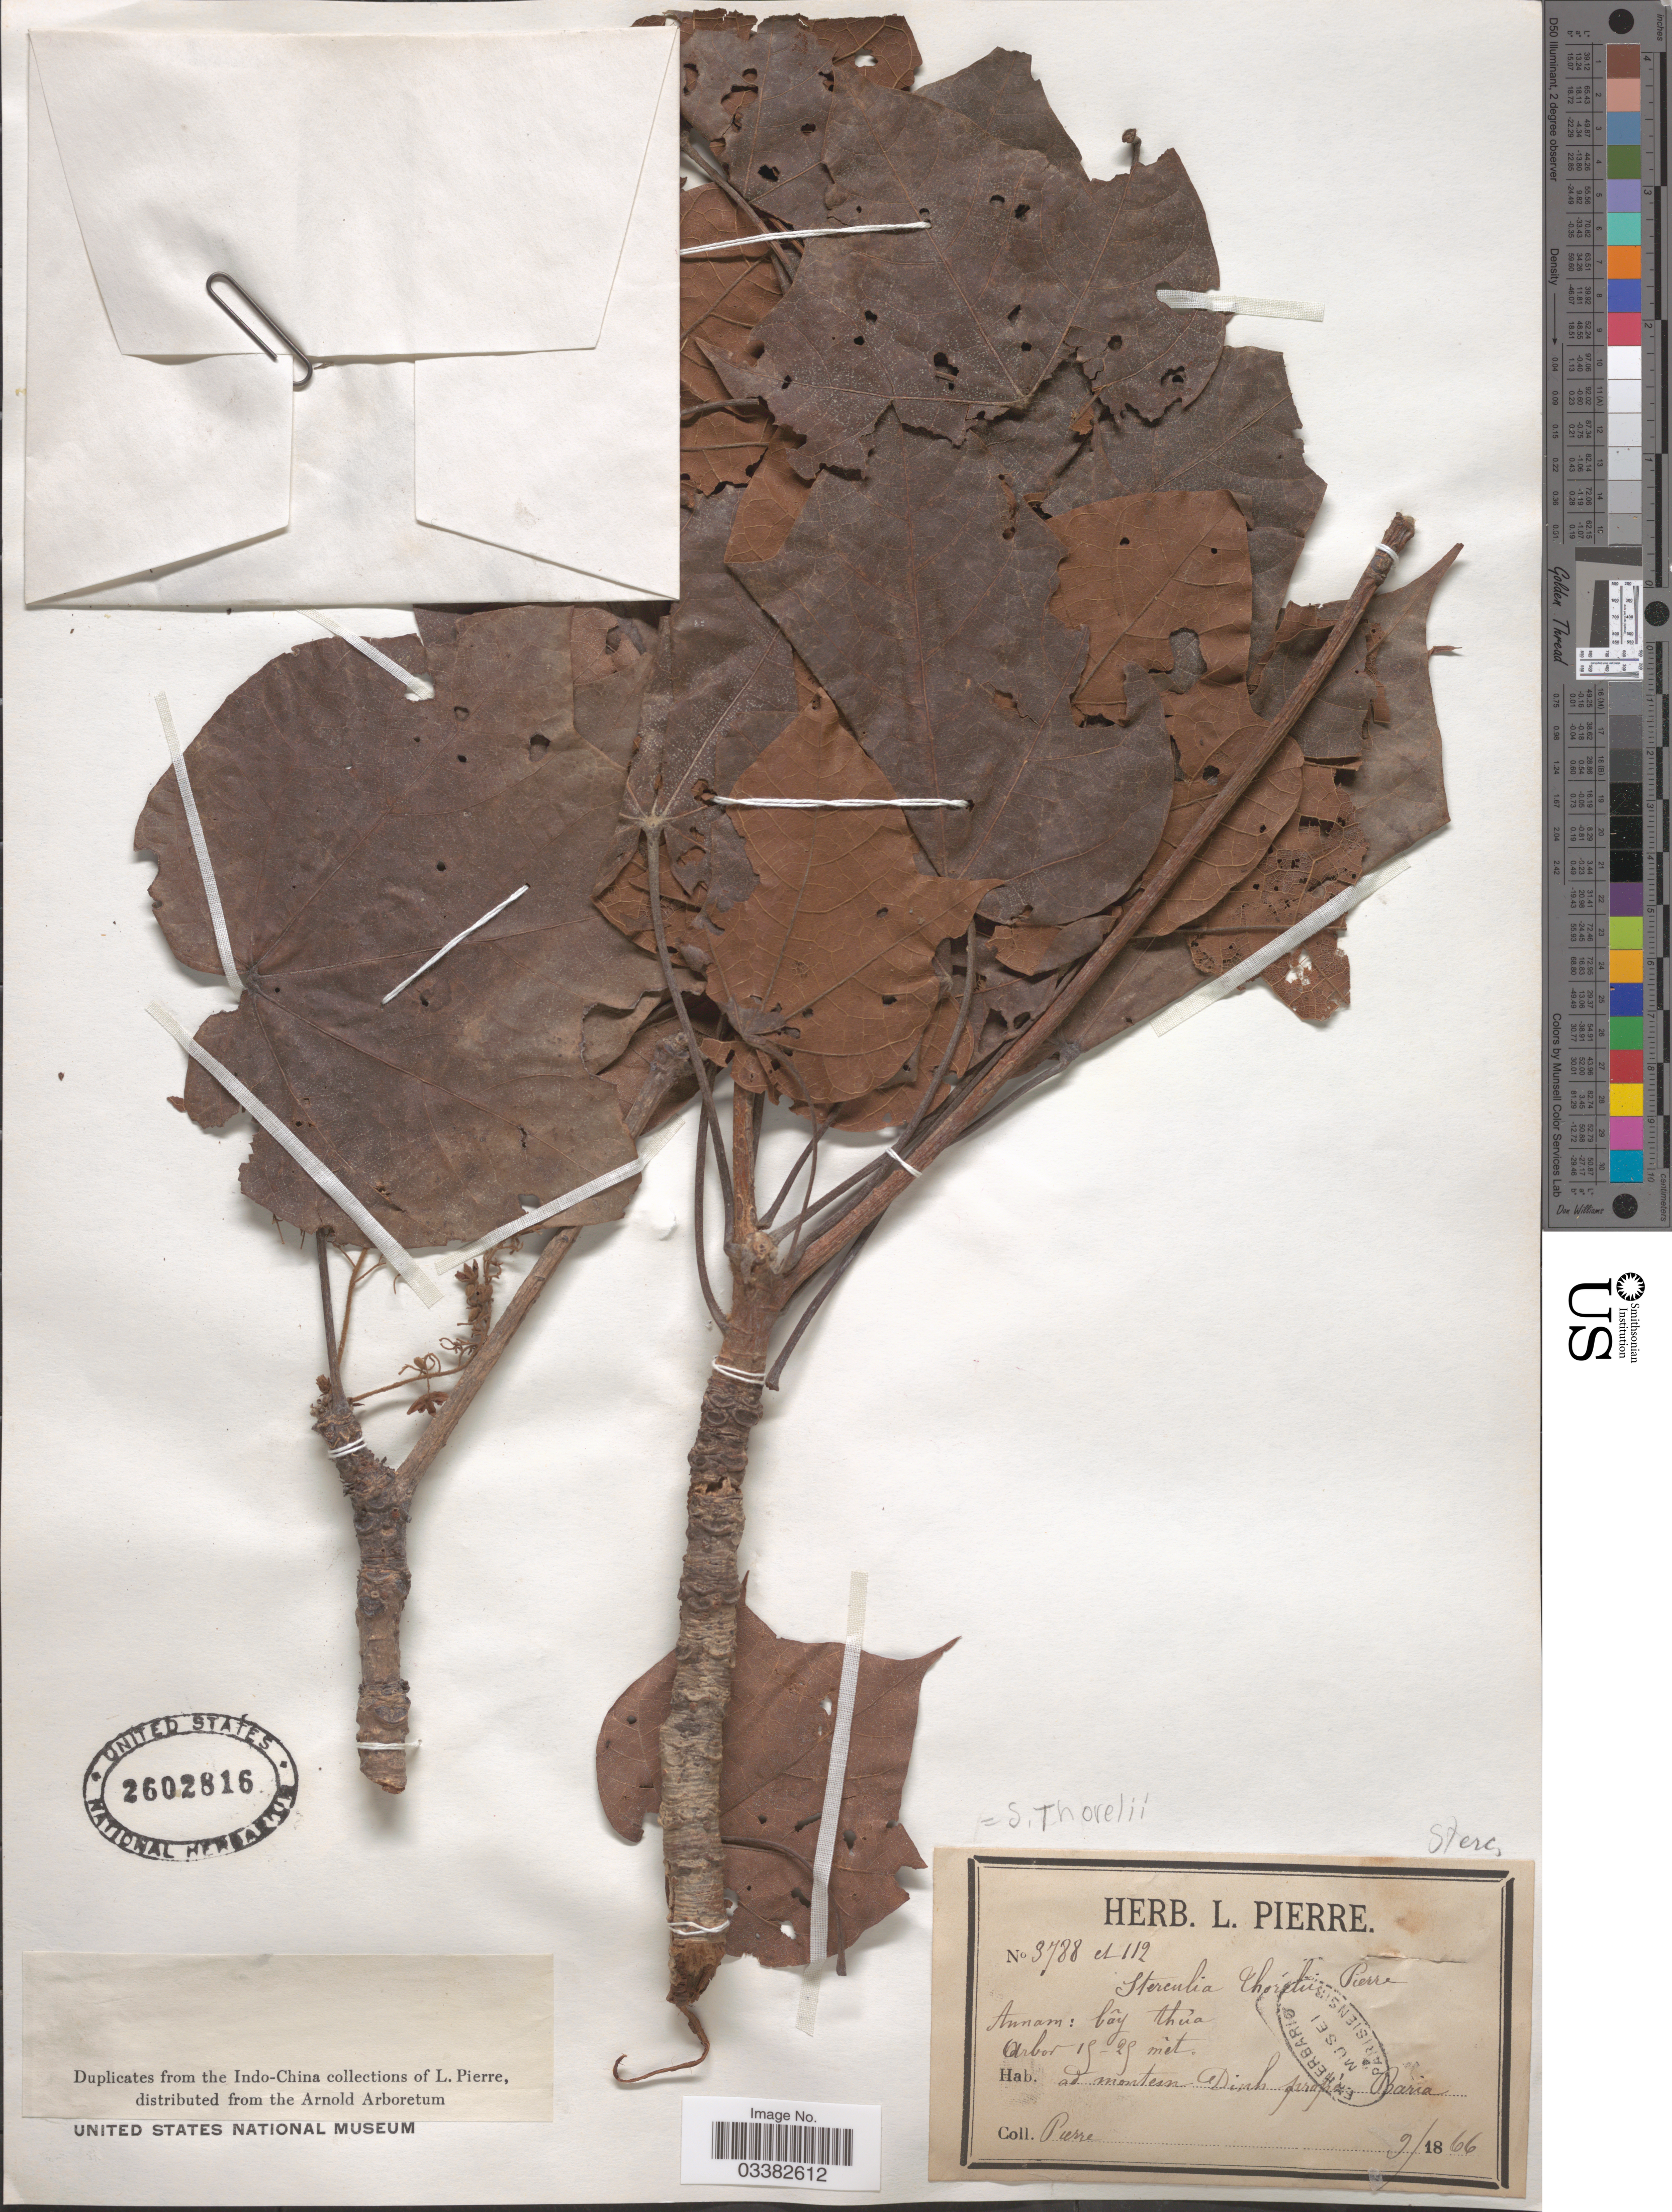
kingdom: Plantae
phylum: Tracheophyta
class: Magnoliopsida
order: Malvales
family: Malvaceae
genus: Sterculia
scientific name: Sterculia thorelii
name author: Pierre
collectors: L. Pierre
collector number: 3788/112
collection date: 1866-09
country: Vietnam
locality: Indo-China. Annam: bãy Thua. Ad montem Dinh prope Baria.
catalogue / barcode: US 2602816